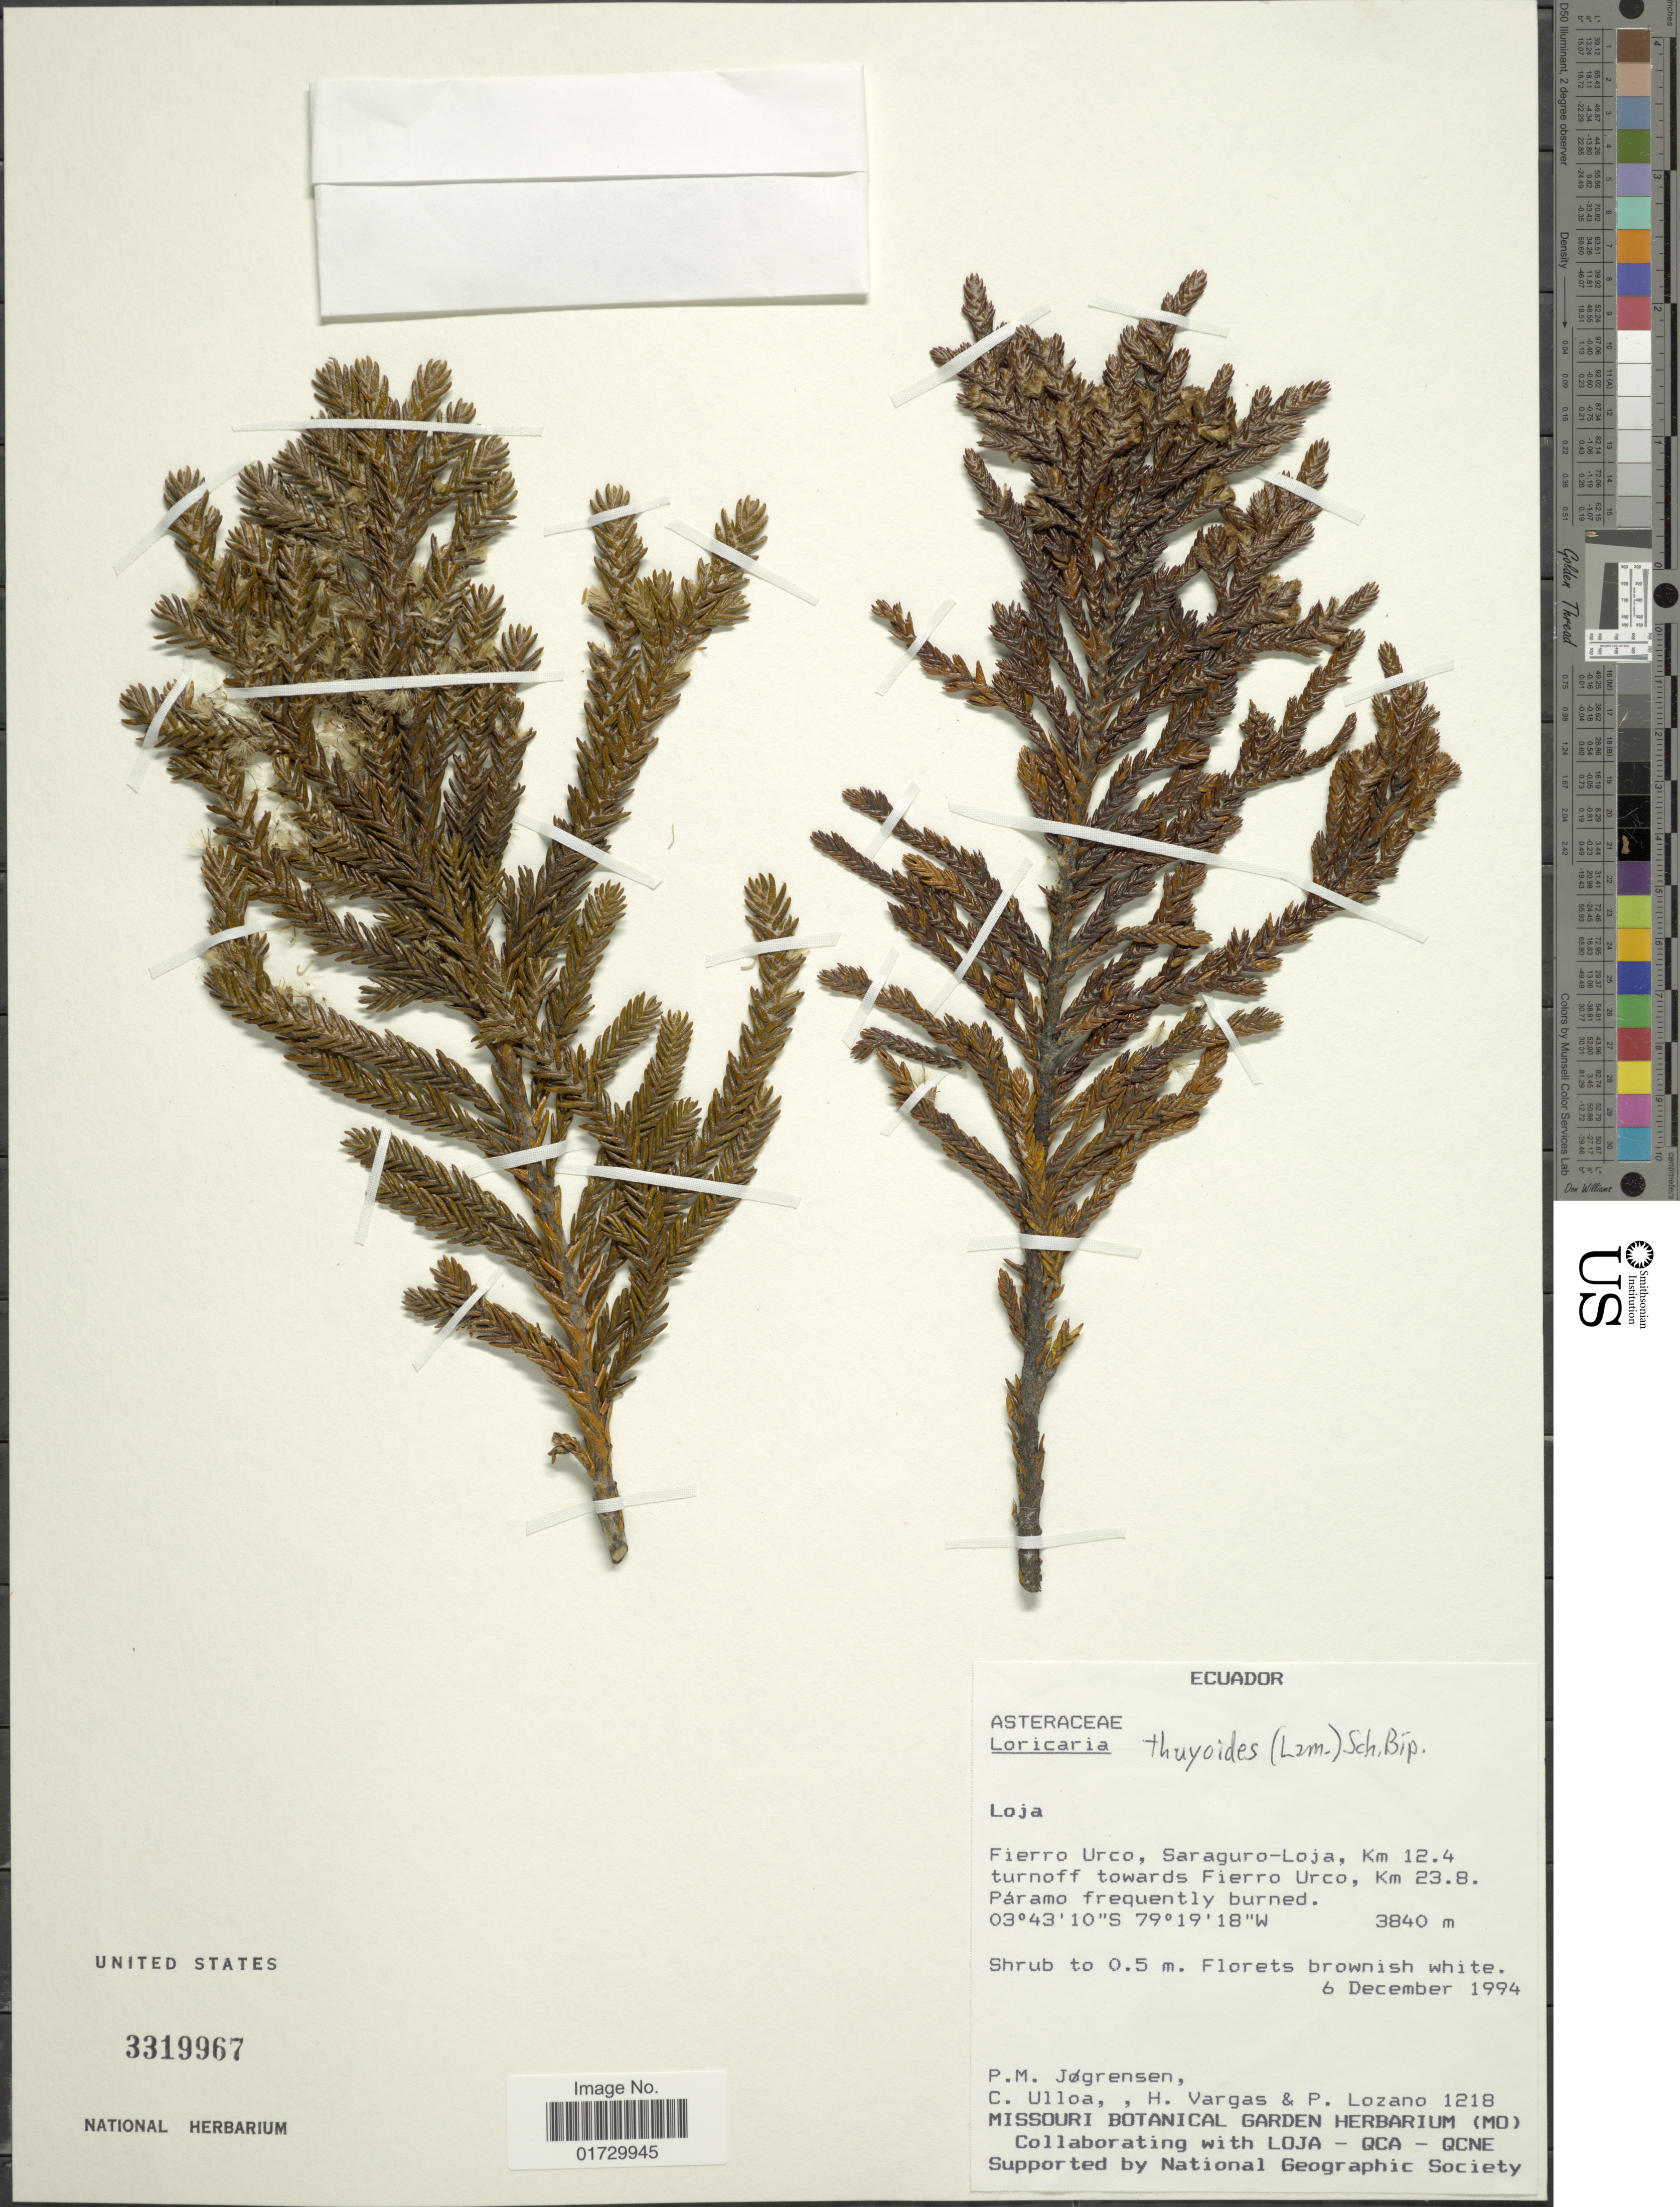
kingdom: Plantae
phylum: Tracheophyta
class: Magnoliopsida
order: Asterales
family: Asteraceae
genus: Loricaria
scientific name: Loricaria thuyoides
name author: (Lam.) Sch. Bip.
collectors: P. Jørgensen, C. Ulloa, H. Vargas & P. Lozano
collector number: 1218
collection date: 1994-12-06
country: Ecuador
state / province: Loja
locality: Fierro Urco, Saraguro-Loja, km 12.4 turnoff towards Fierro Urco, km 23.8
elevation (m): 3840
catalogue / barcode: US 3319967